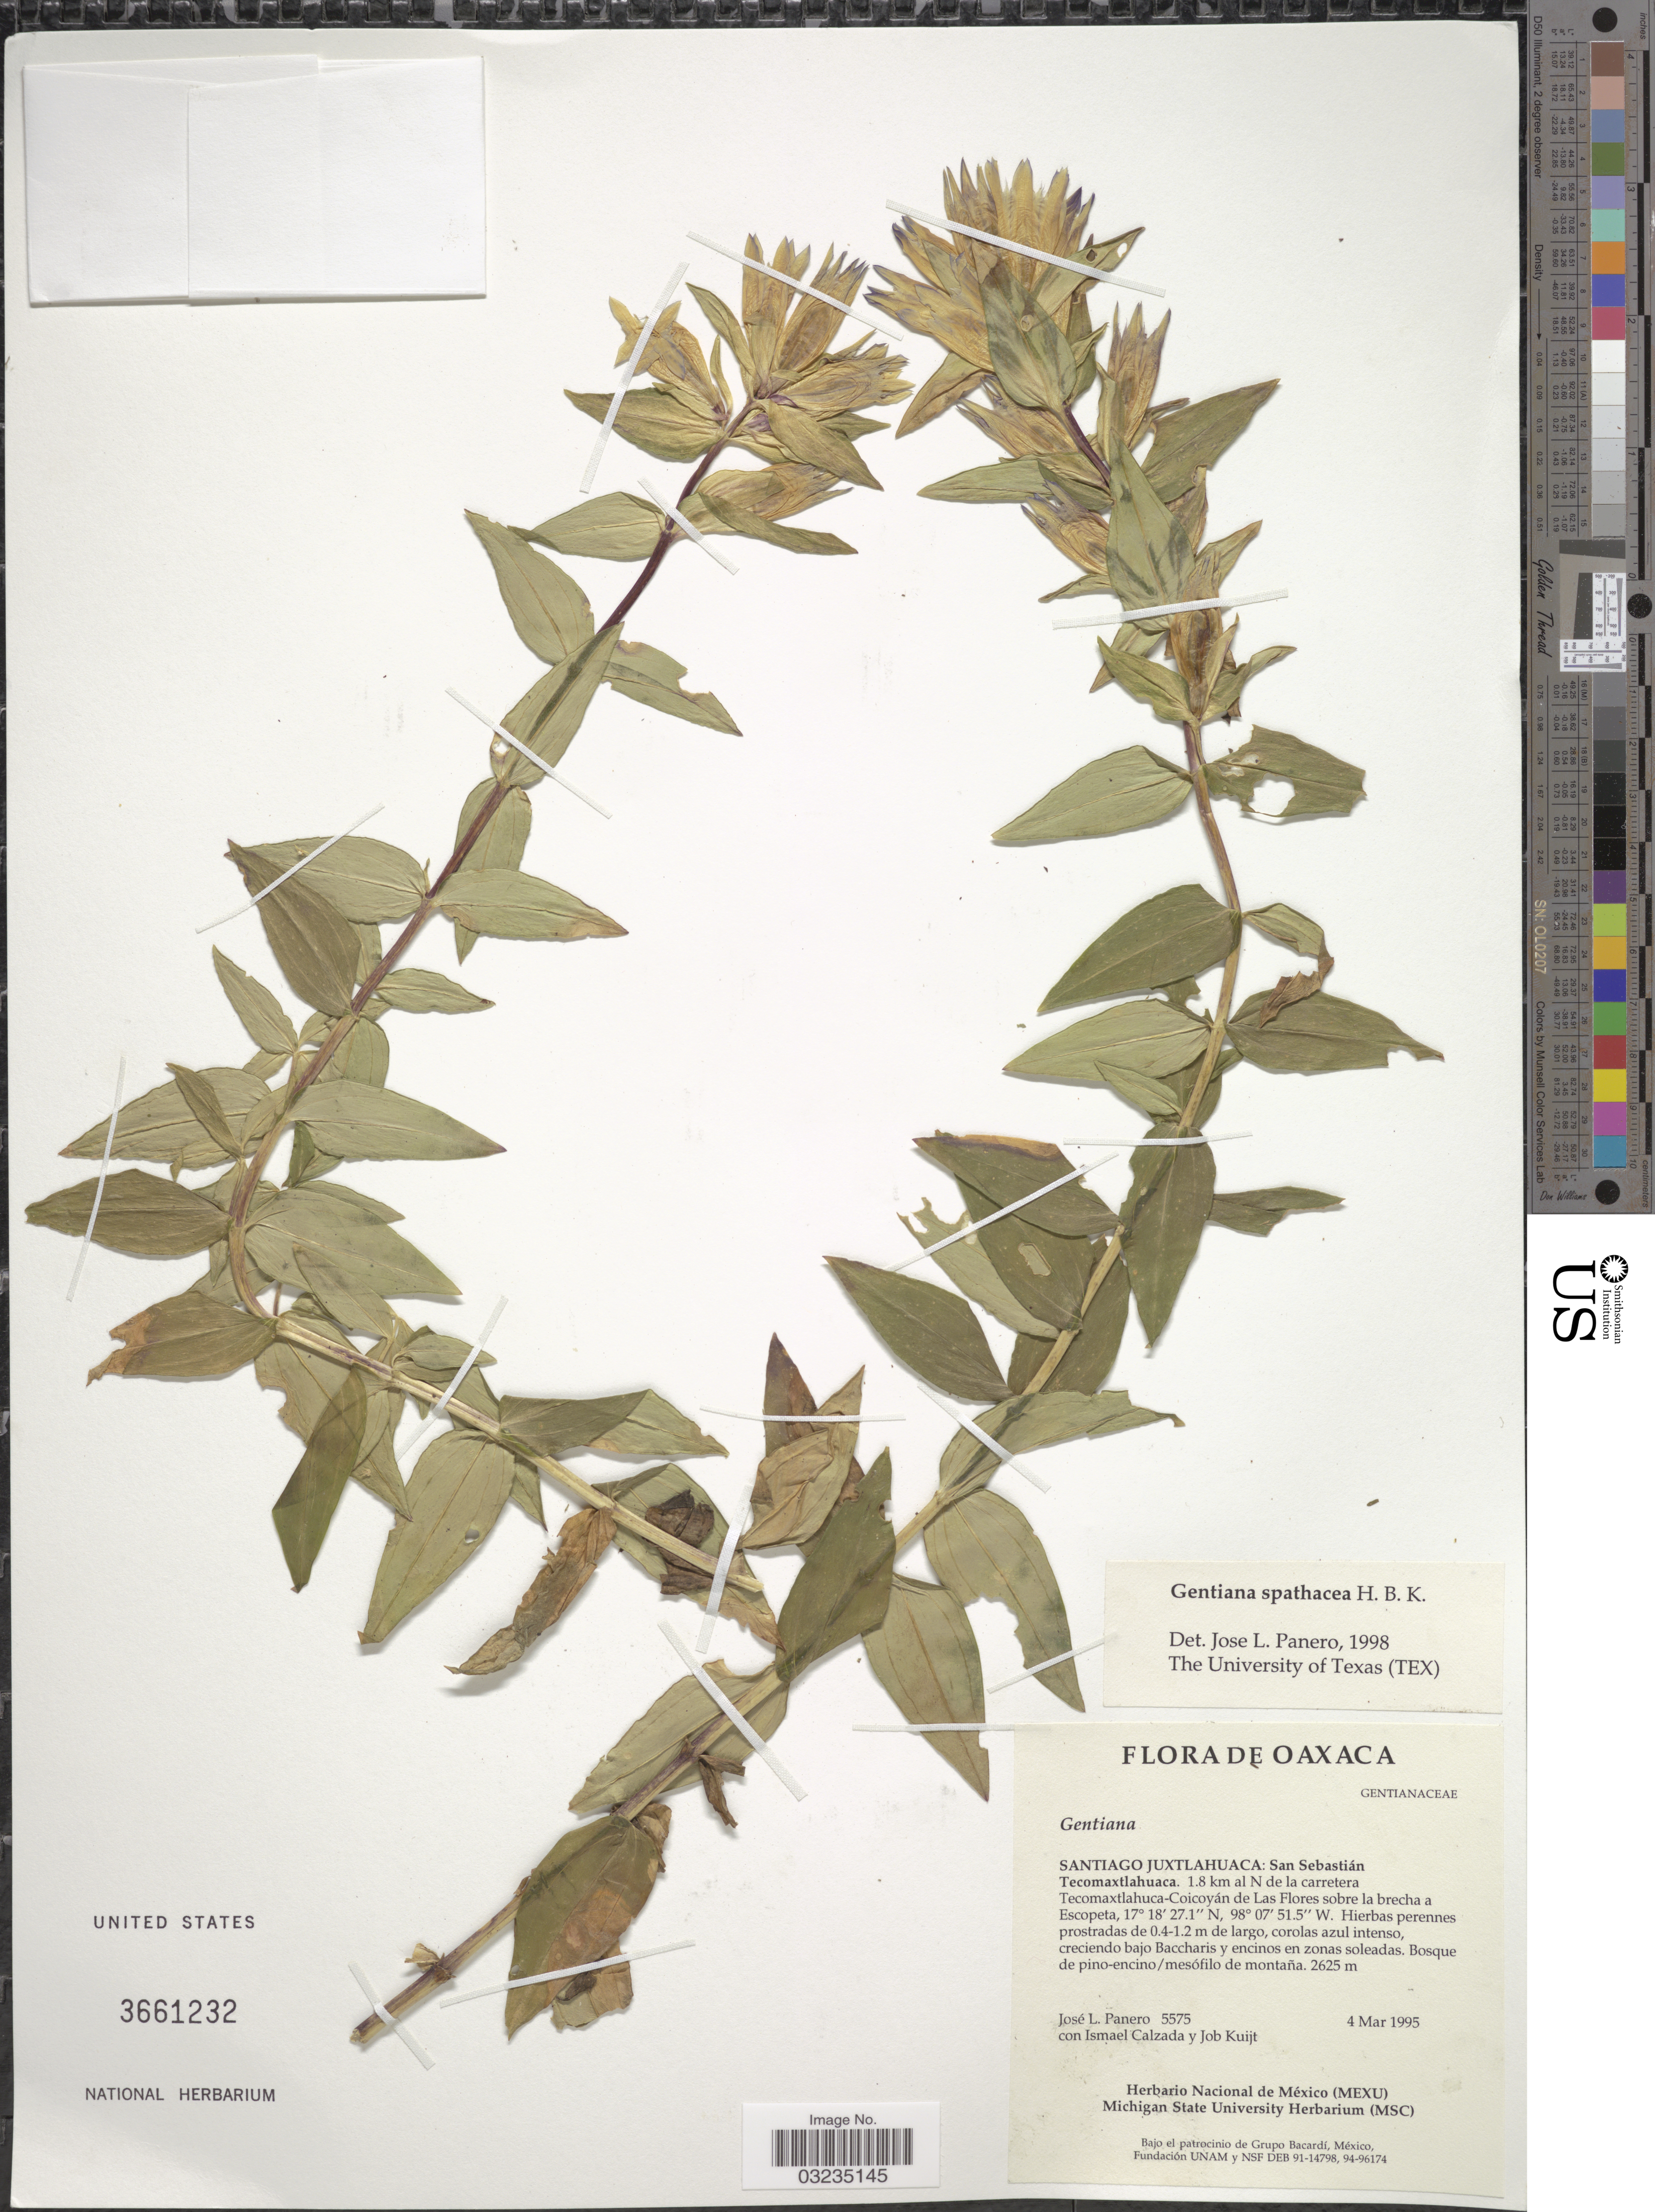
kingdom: Plantae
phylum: Tracheophyta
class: Magnoliopsida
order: Gentianales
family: Gentianaceae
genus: Gentiana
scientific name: Gentiana spathacea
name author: Kunth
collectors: J. L. Panero, I. Calzada & J. Kuijt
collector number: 5575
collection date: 1995-03-04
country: Mexico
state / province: Oaxaca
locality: Santiago Juxtlahuaca: San Sebastián. Tecomaxtlahuaca. 1.8 km al N de carretera Tecomaxtlahuca-coicoyán de Las Flores sobre la brecha a Escopeta.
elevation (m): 2625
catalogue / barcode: US 3661232